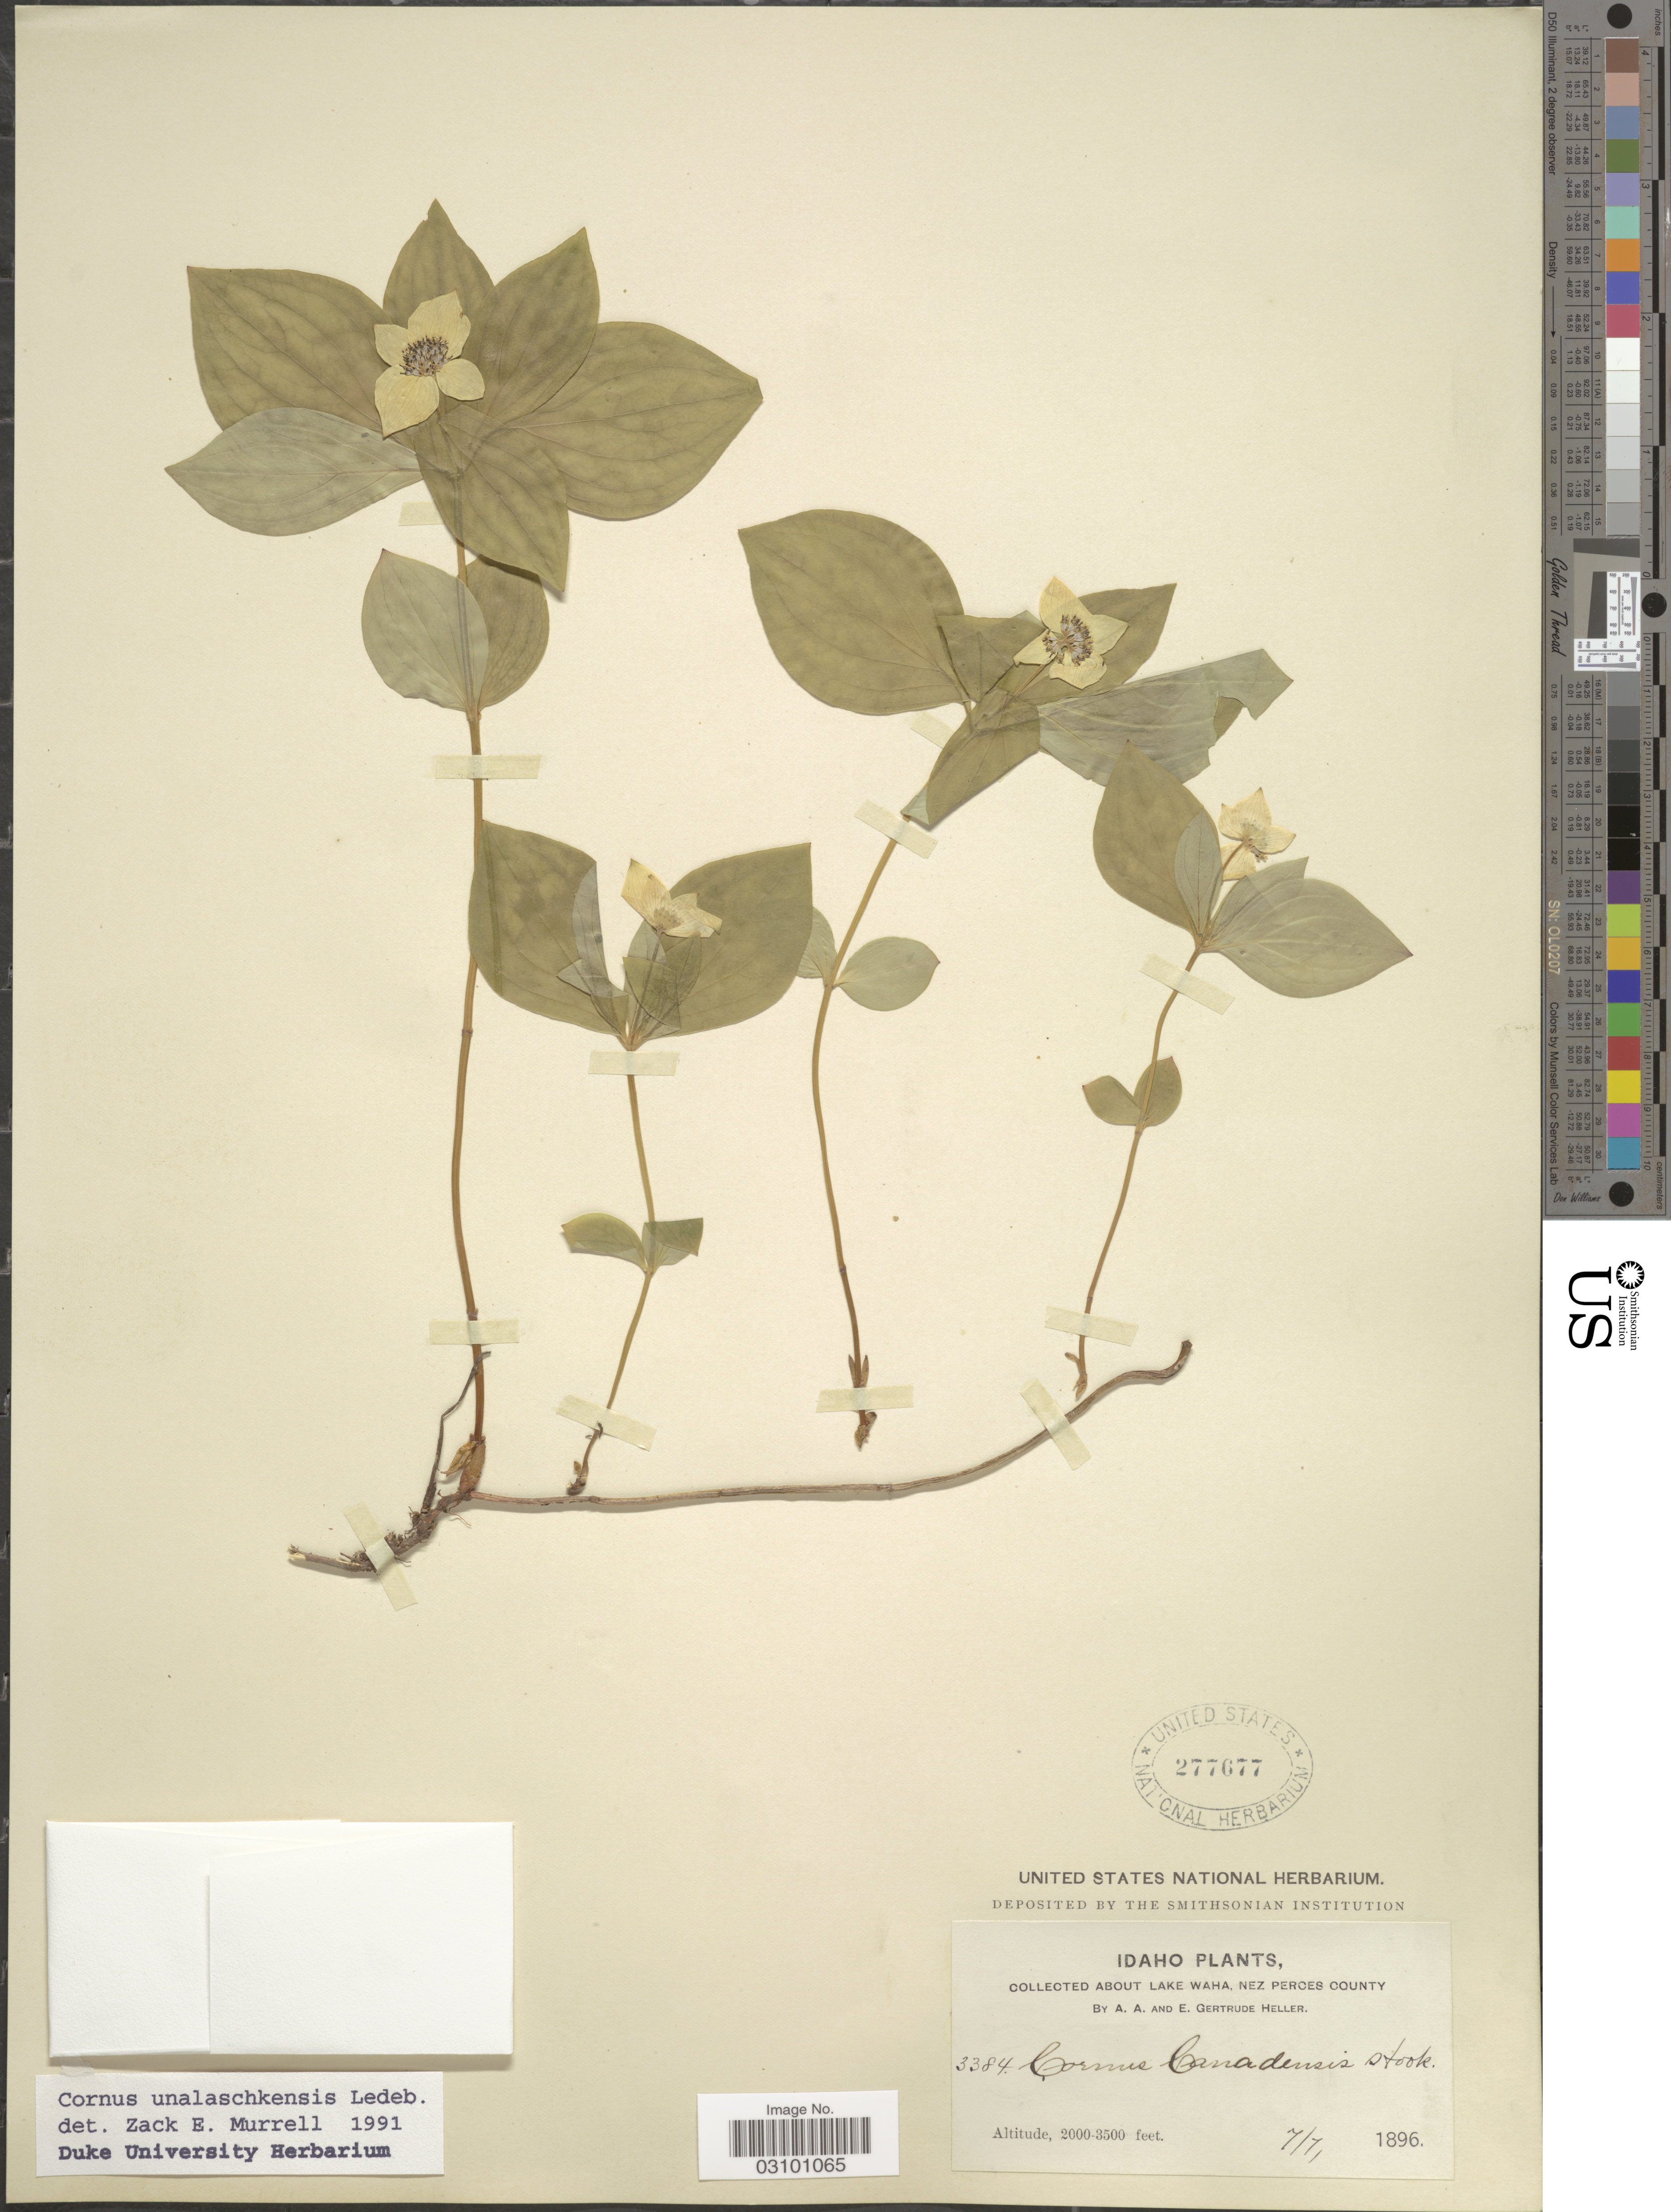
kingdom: Plantae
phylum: Tracheophyta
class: Magnoliopsida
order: Cornales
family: Cornaceae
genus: Cornus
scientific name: Cornus unalaschkensis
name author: Ledeb.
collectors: A. A. Heller & E. G. Heller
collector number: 3384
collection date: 1896-07-07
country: United States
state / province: Idaho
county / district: Nez Perce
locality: About Lake Waha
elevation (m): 610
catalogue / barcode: US 277677